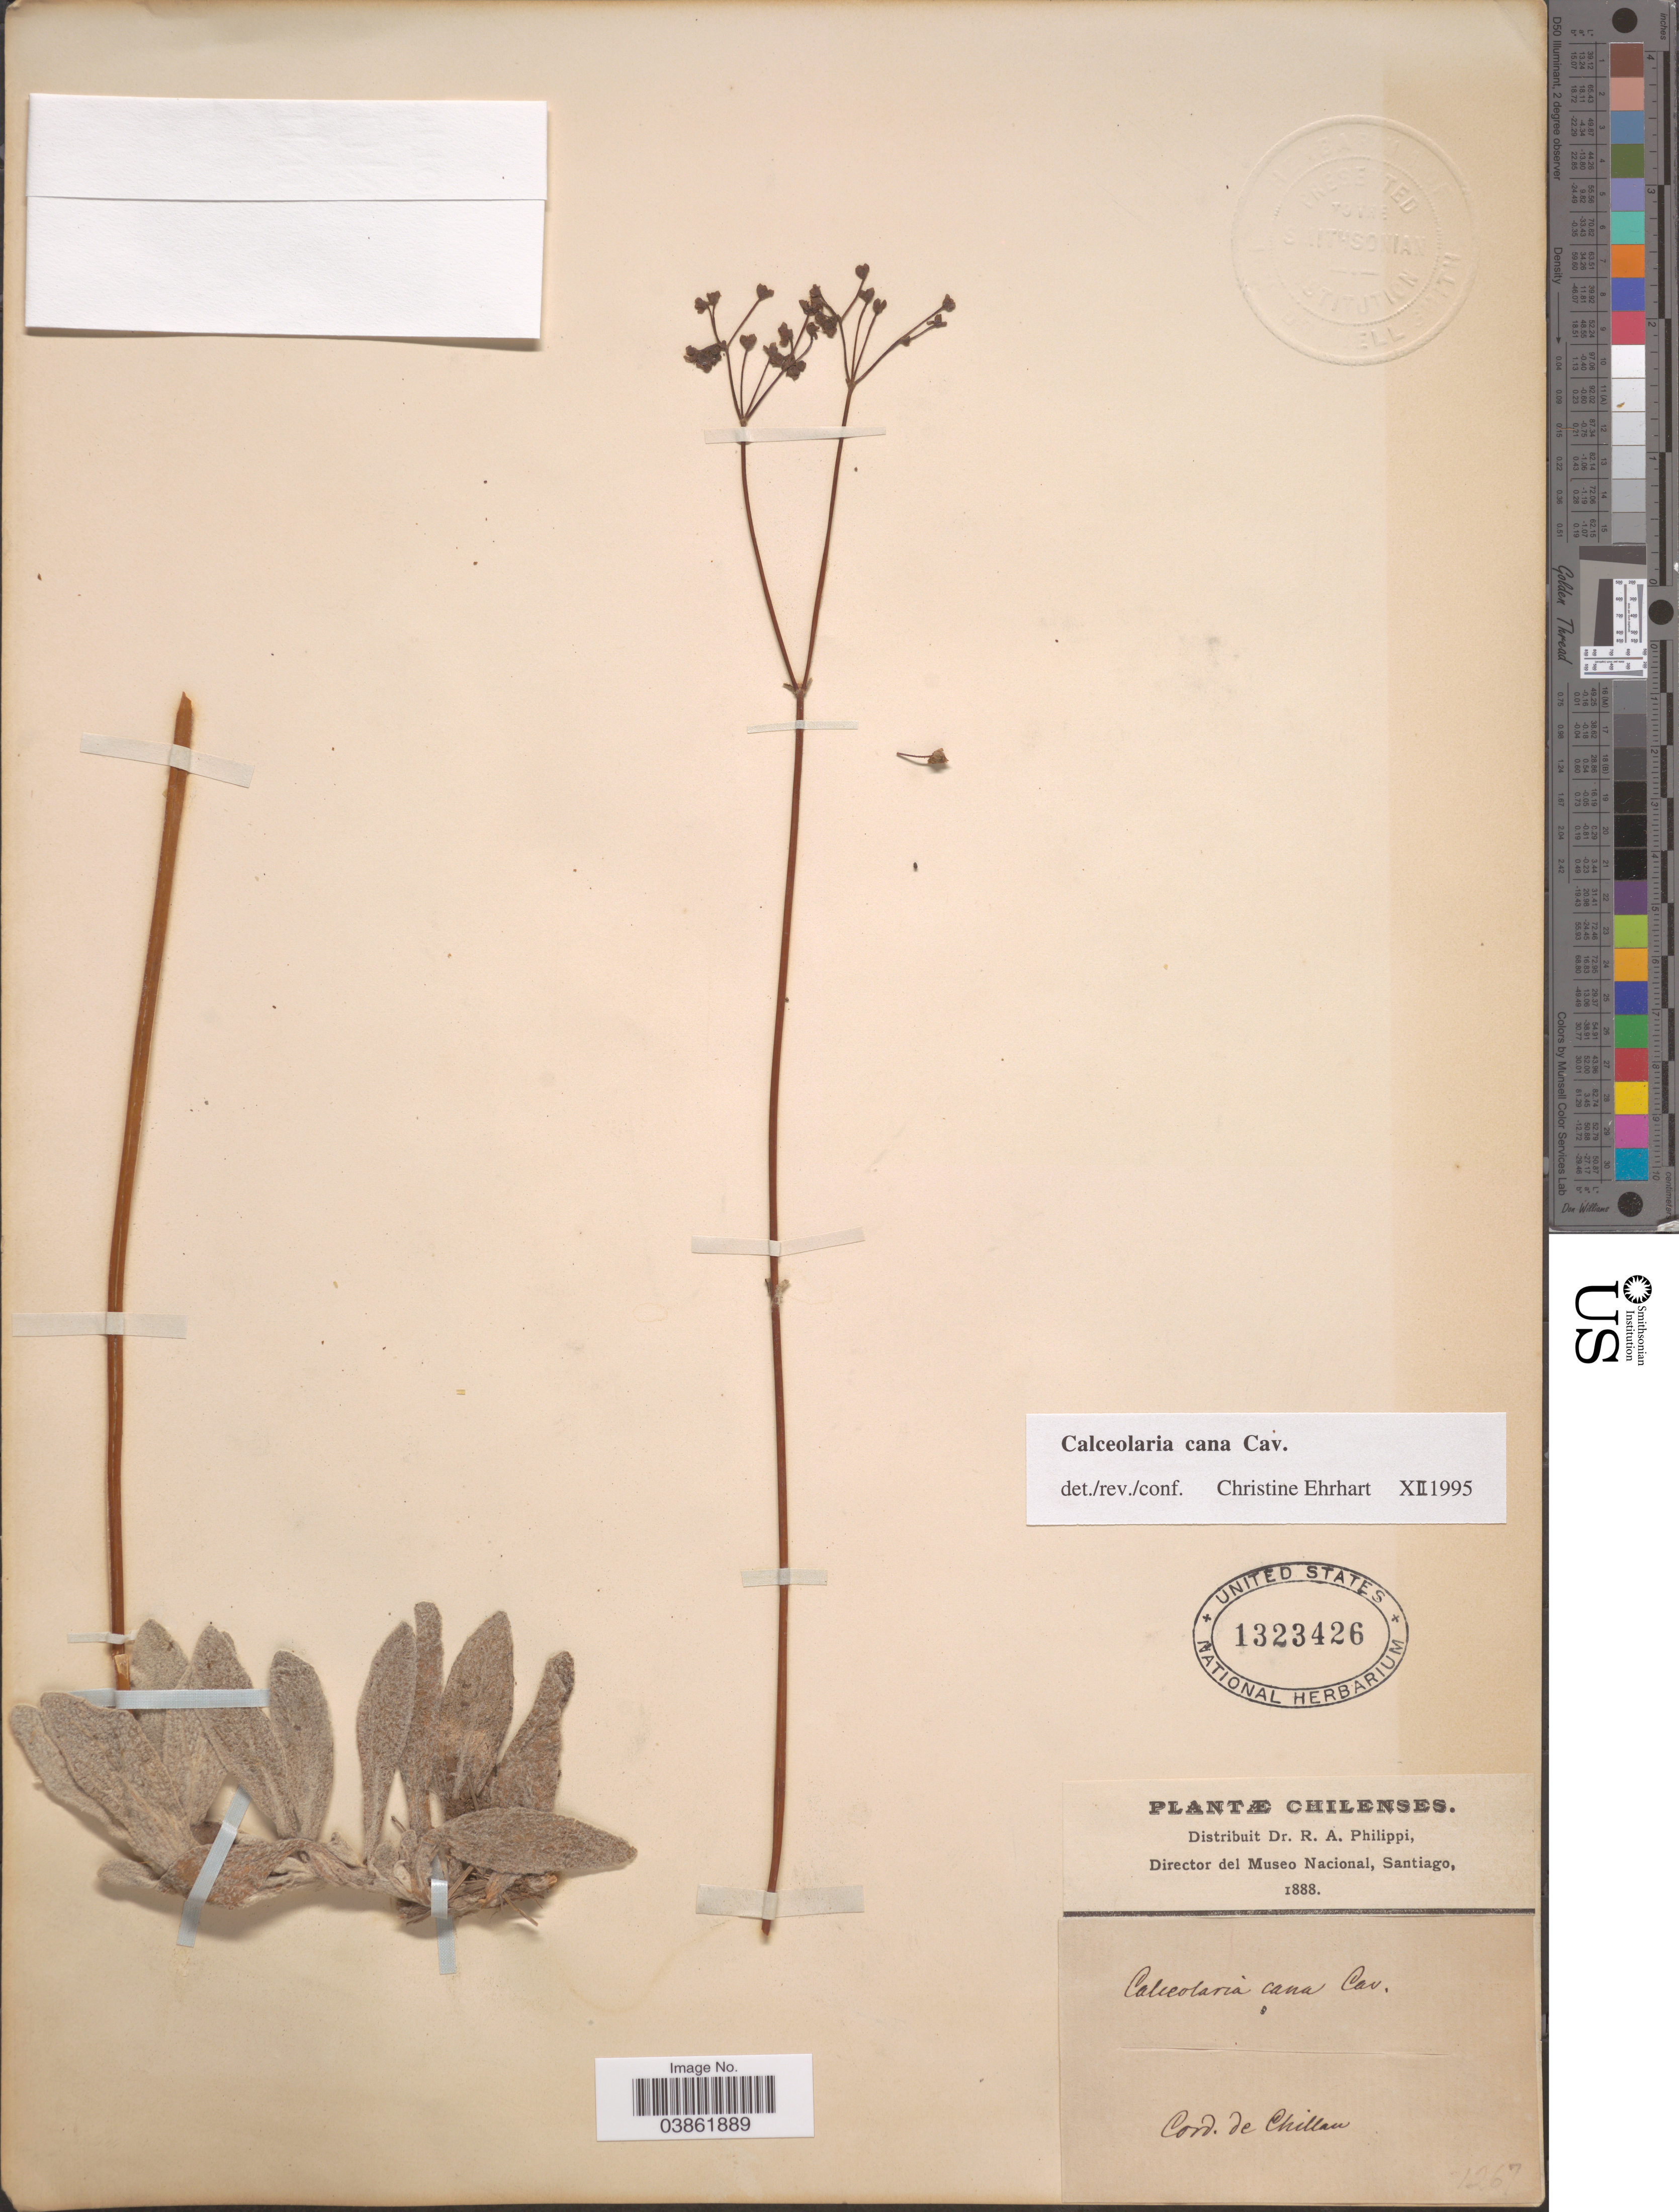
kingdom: Plantae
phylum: Tracheophyta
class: Magnoliopsida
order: Lamiales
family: Calceolariaceae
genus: Calceolaria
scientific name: Calceolaria cana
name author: Cav.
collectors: ex. herb. R.A. Philippi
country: Chile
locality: Cord. de Chillan.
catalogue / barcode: US 1323426